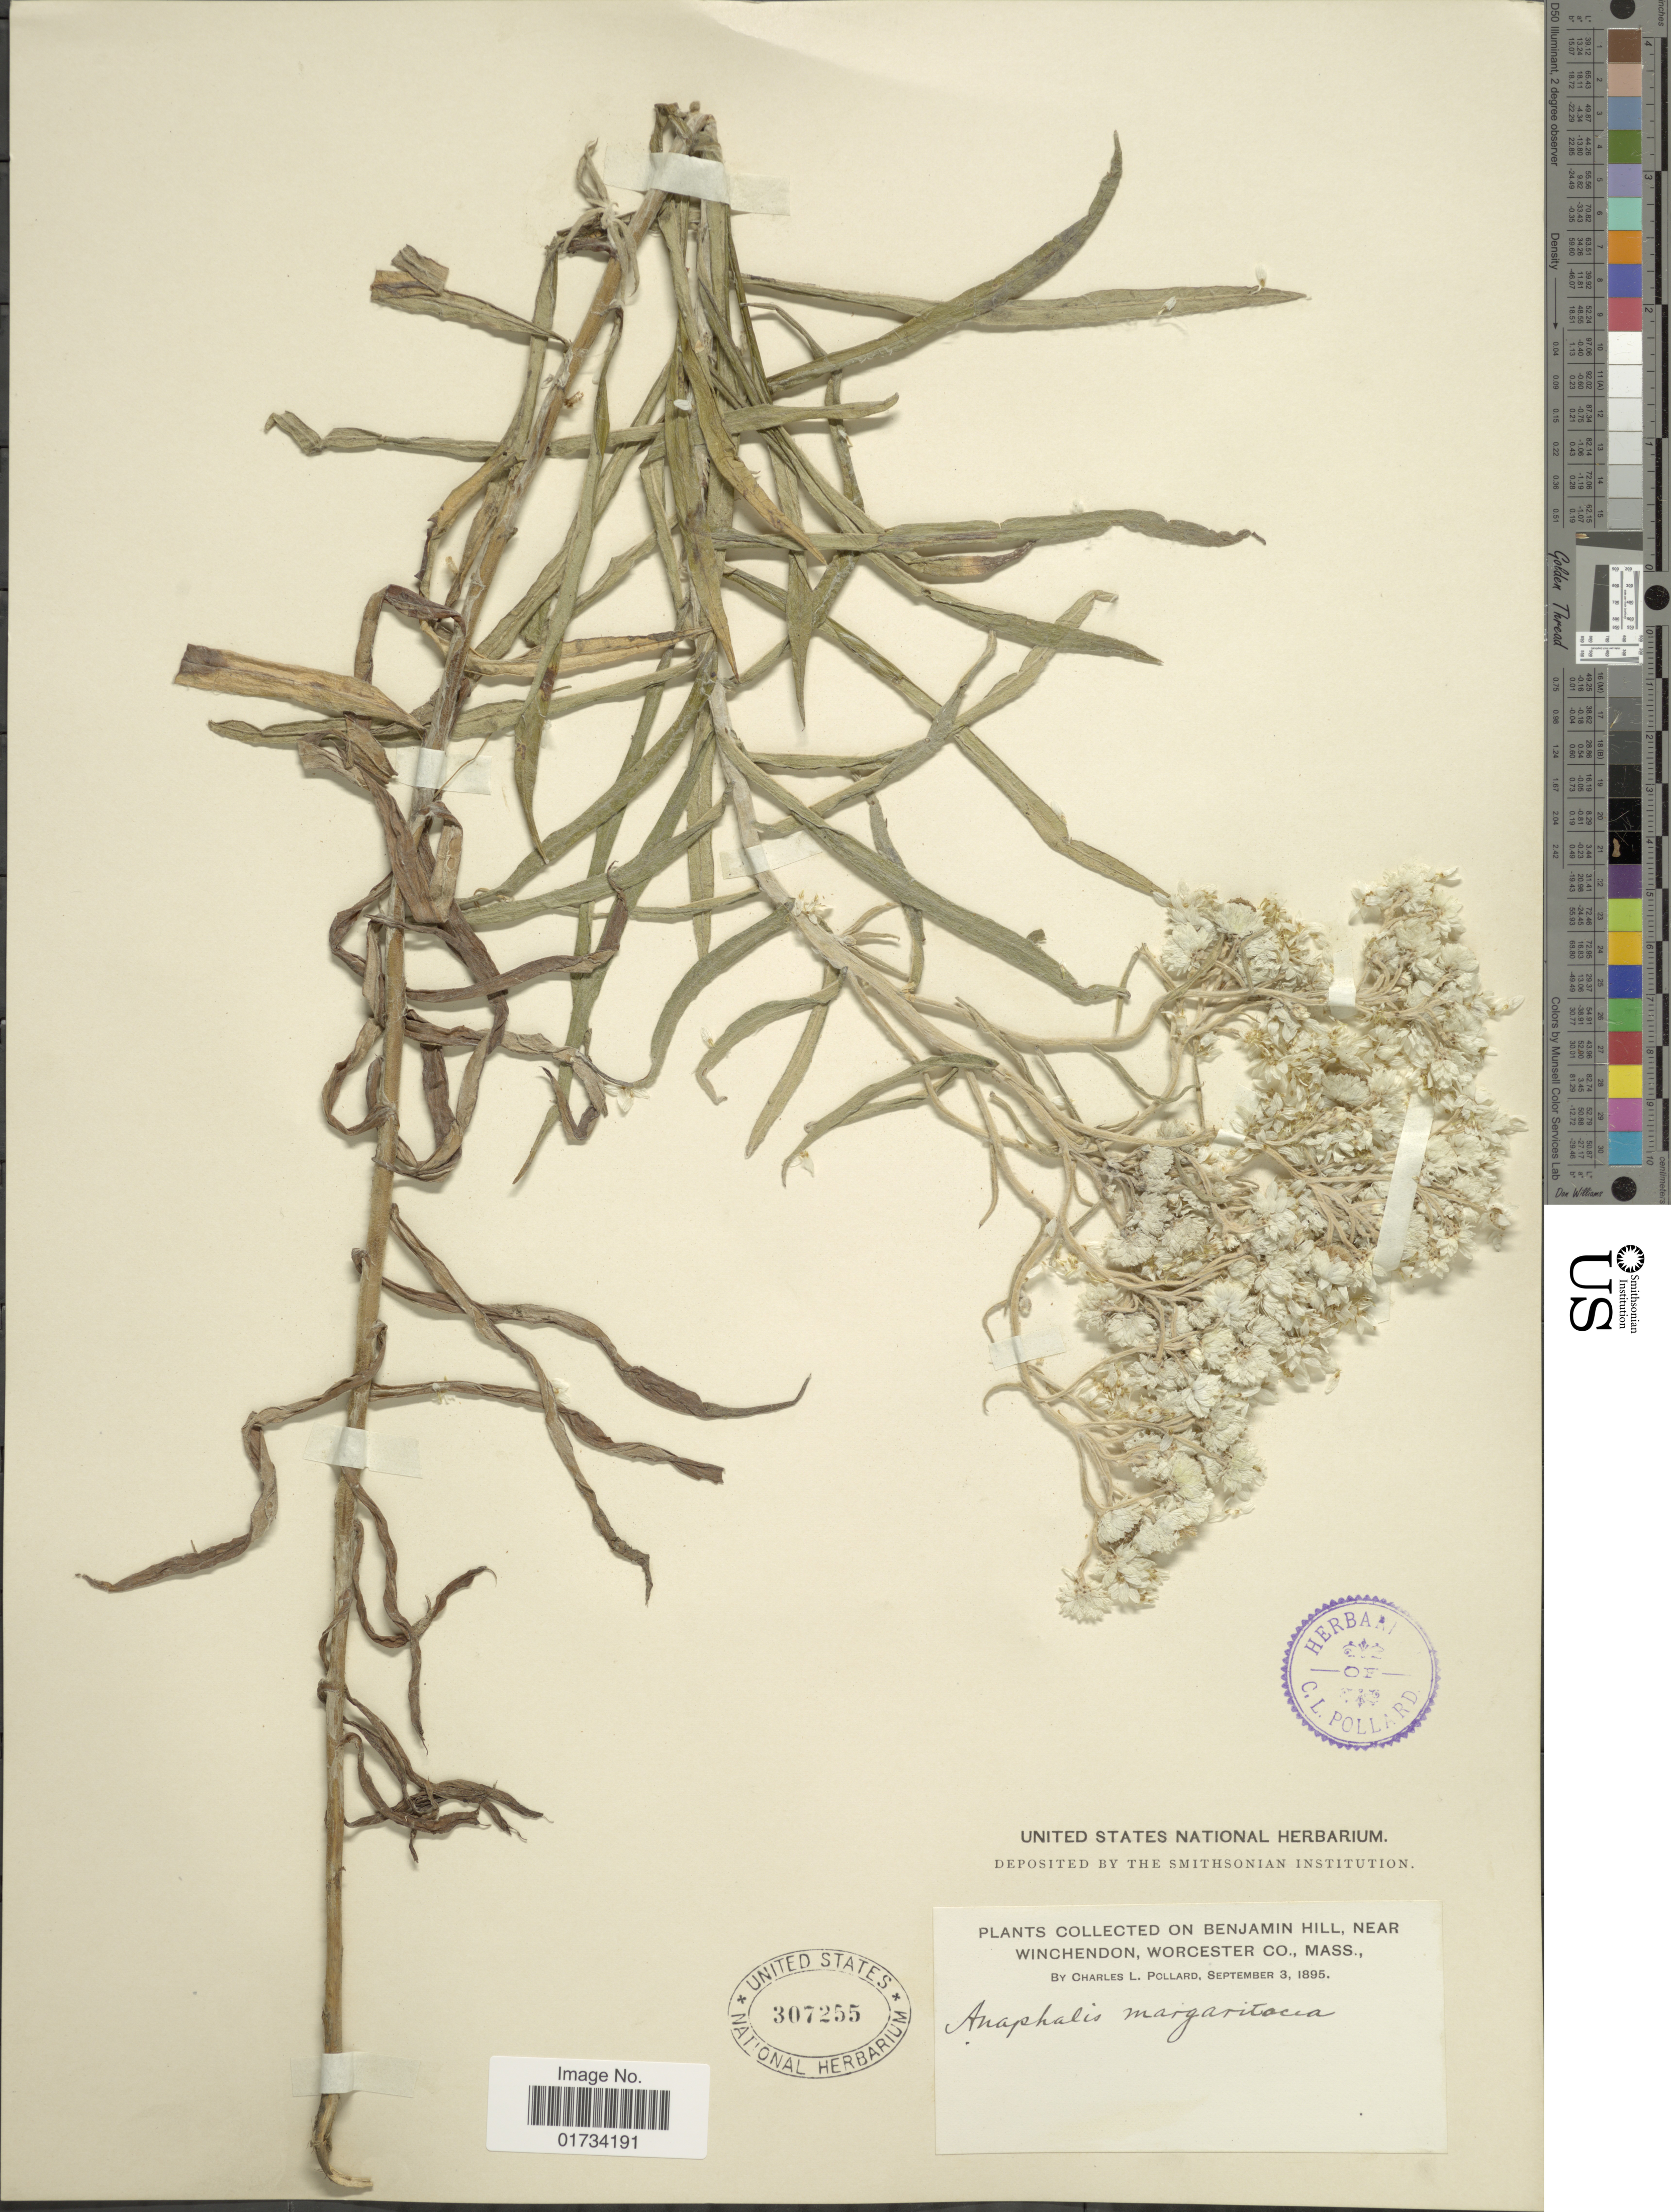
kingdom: Plantae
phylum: Tracheophyta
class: Magnoliopsida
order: Asterales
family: Asteraceae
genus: Anaphalis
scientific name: Anaphalis margaritacea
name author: (L.) Benth. & Hook. f.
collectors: C. L. Pollard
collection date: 1895-09-03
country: United States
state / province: Massachusetts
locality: On Bejamin Hillm near Winchendon, Worcester Co.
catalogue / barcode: US 307255